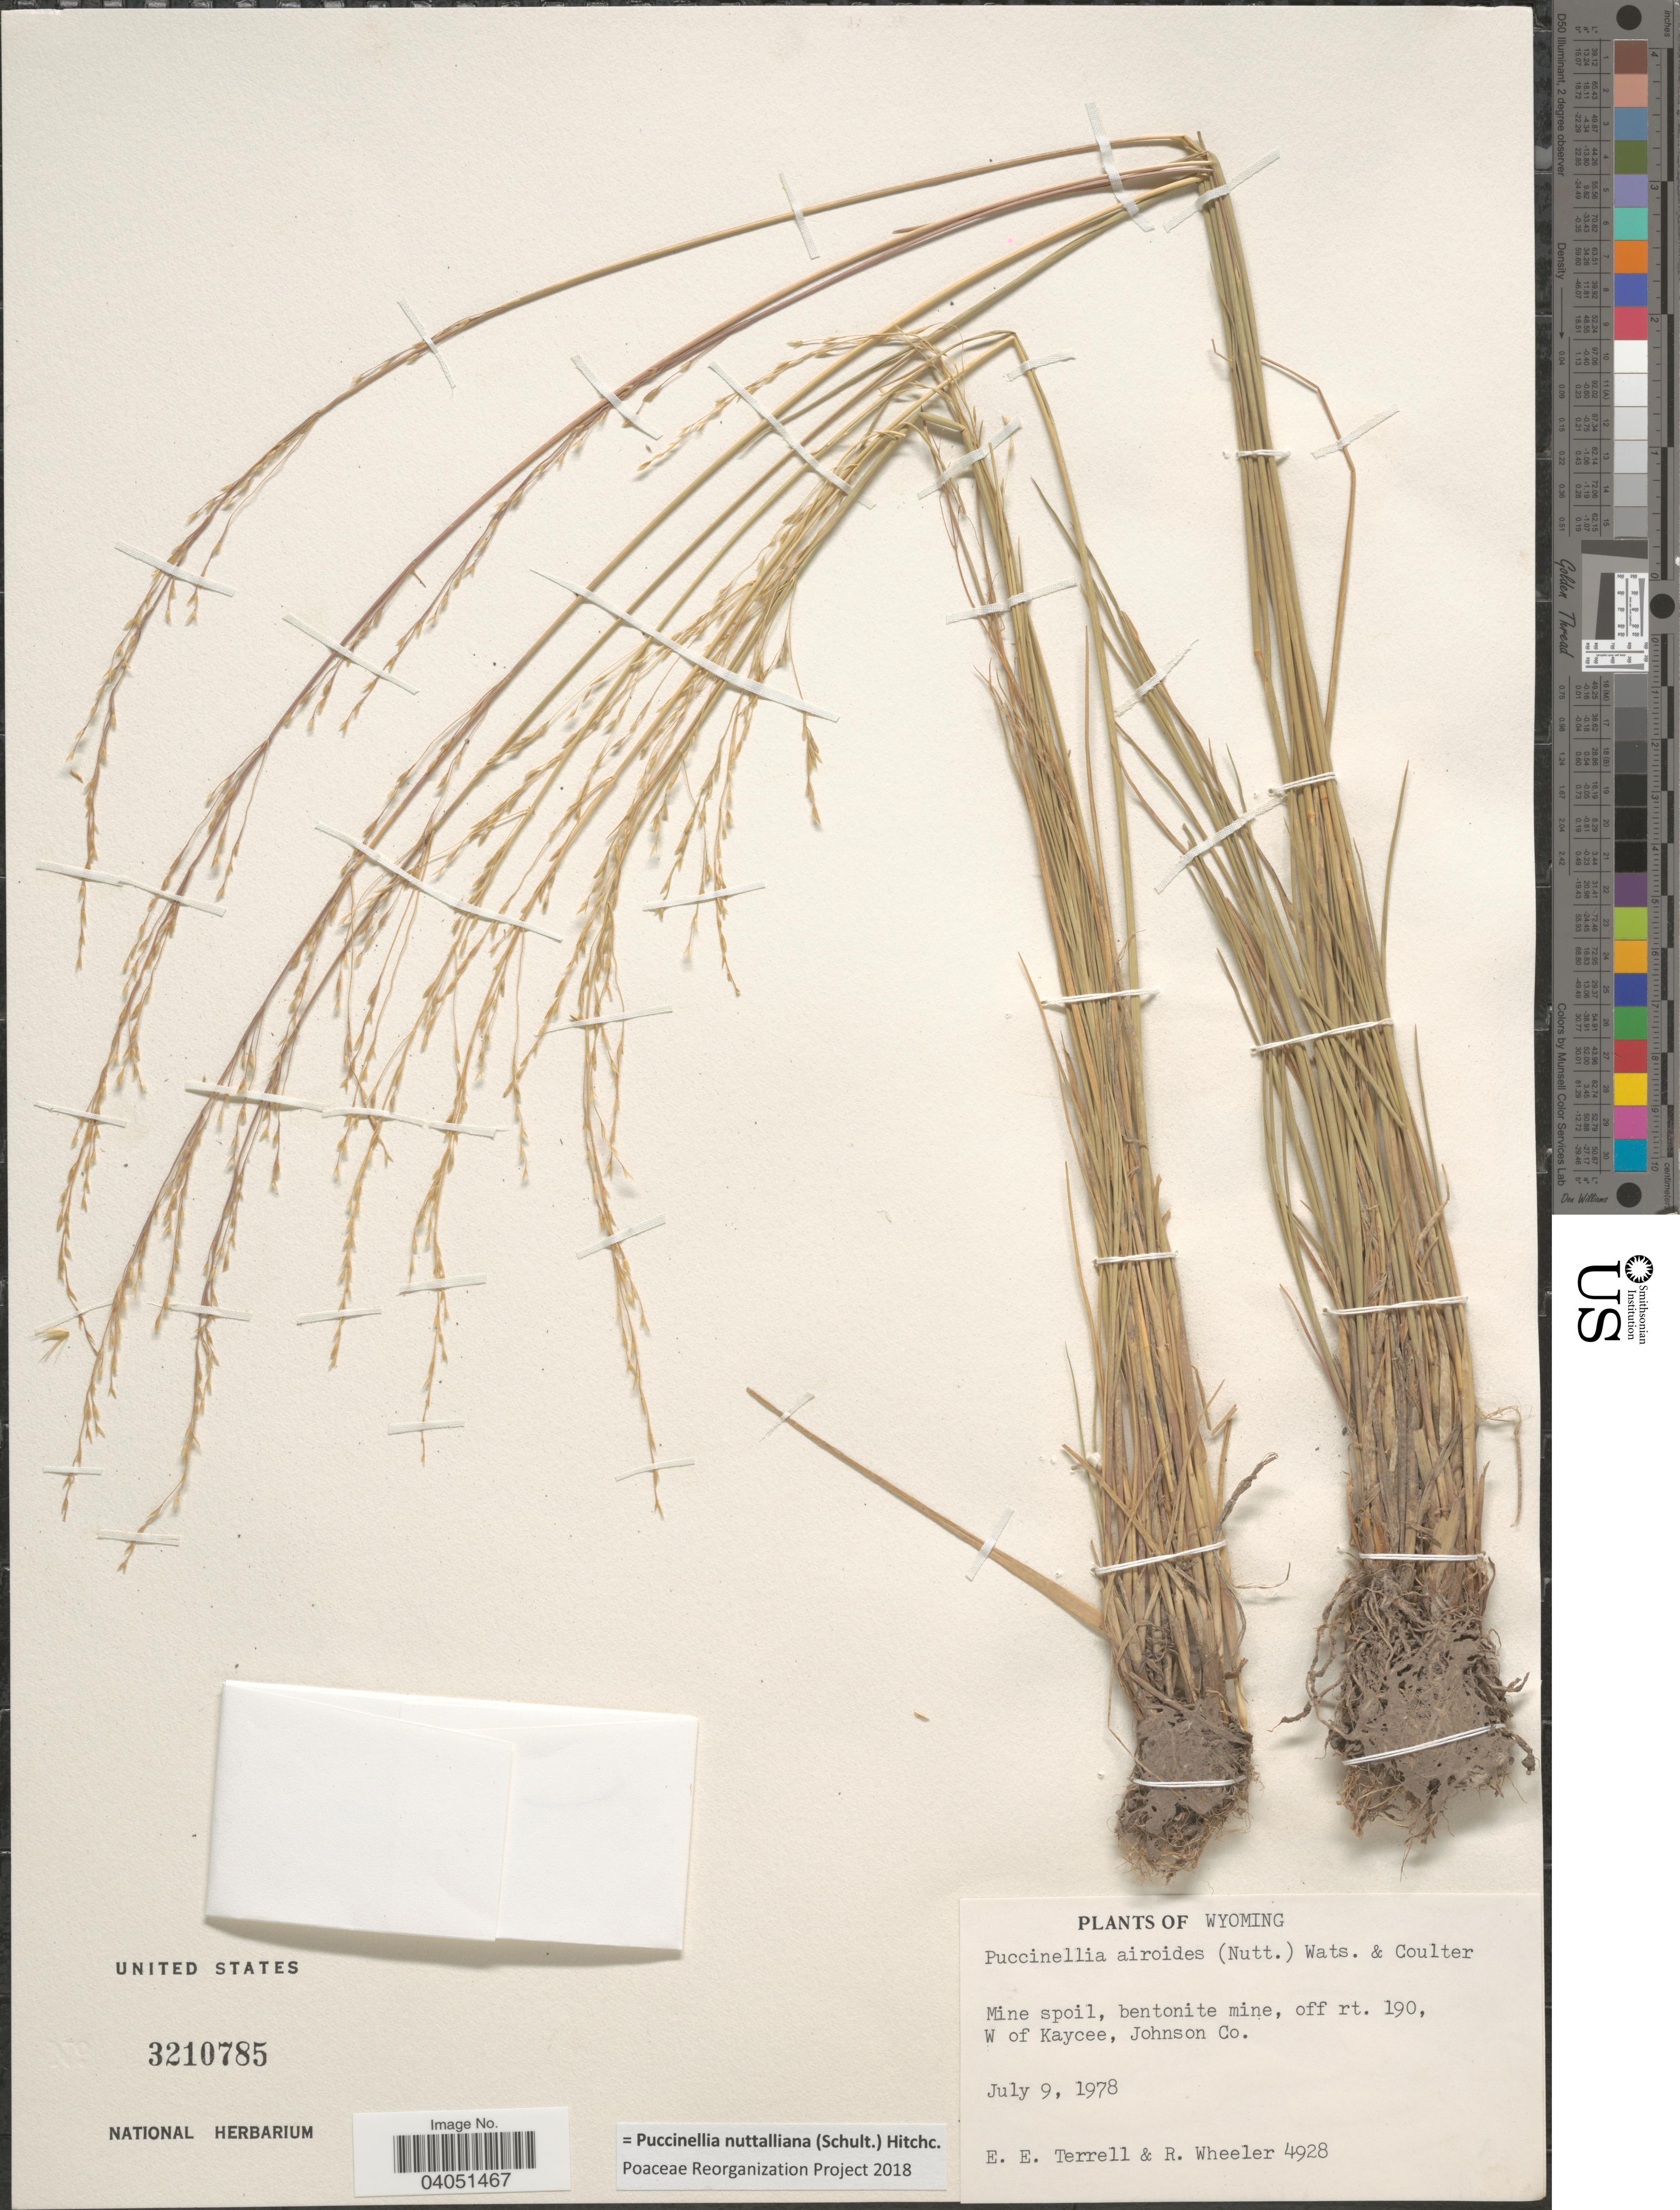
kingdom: Plantae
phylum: Tracheophyta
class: Liliopsida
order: Poales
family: Poaceae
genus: Puccinellia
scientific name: Puccinellia nuttalliana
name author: (Schult.) Hitchc.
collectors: E. E. Terrell & R. Wheeler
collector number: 4928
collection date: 1978-07-09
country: United States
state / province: Wyoming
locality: Mine spoil, bentonite mine, off rt. 190, W of Kaycee, Johnson Co.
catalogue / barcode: US 3210785